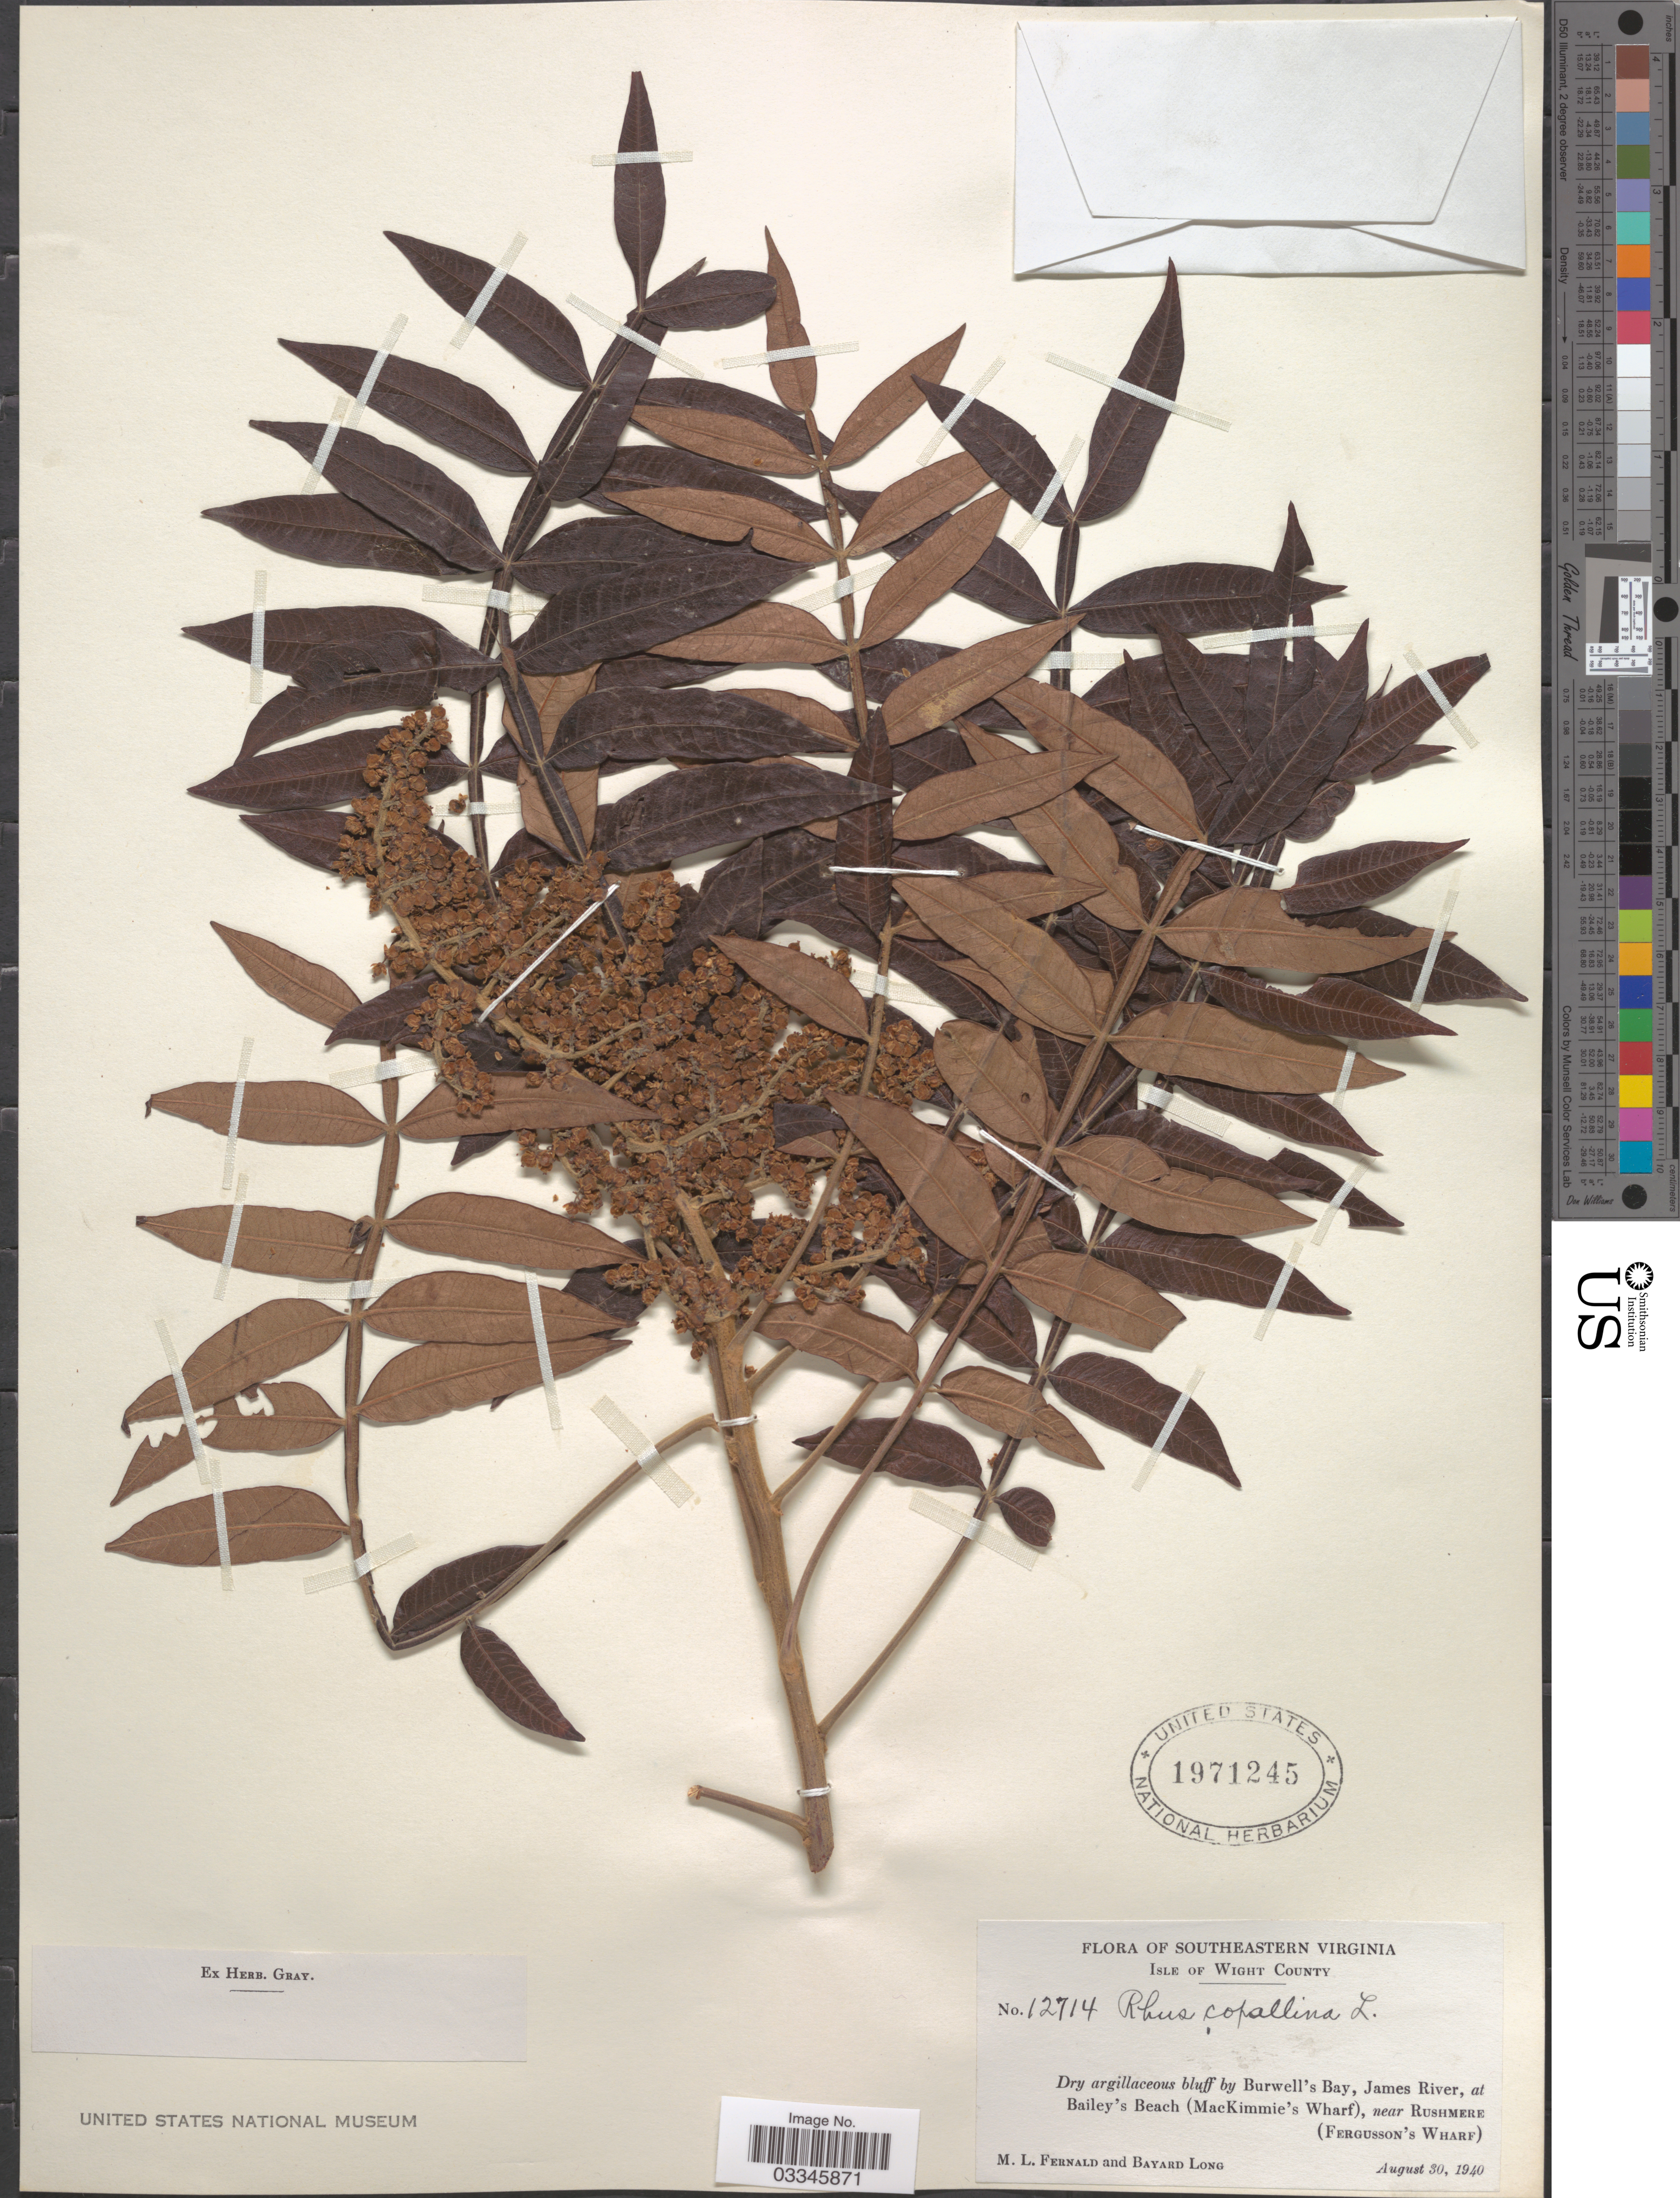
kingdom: Plantae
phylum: Tracheophyta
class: Magnoliopsida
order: Sapindales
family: Anacardiaceae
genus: Rhus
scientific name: Rhus copallinum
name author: L.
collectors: M. L. Fernald & B. Long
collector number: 12714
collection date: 1940-08-30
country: United States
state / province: Virginia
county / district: Isle of Wight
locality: Southeastern Virginia. Isle of Wight County. By Burwell's Bay, James River, at Bailey's Beach (MacKimmie's Wharf), near Rushmere (Fergusson's Wharf).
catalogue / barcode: US 1971245